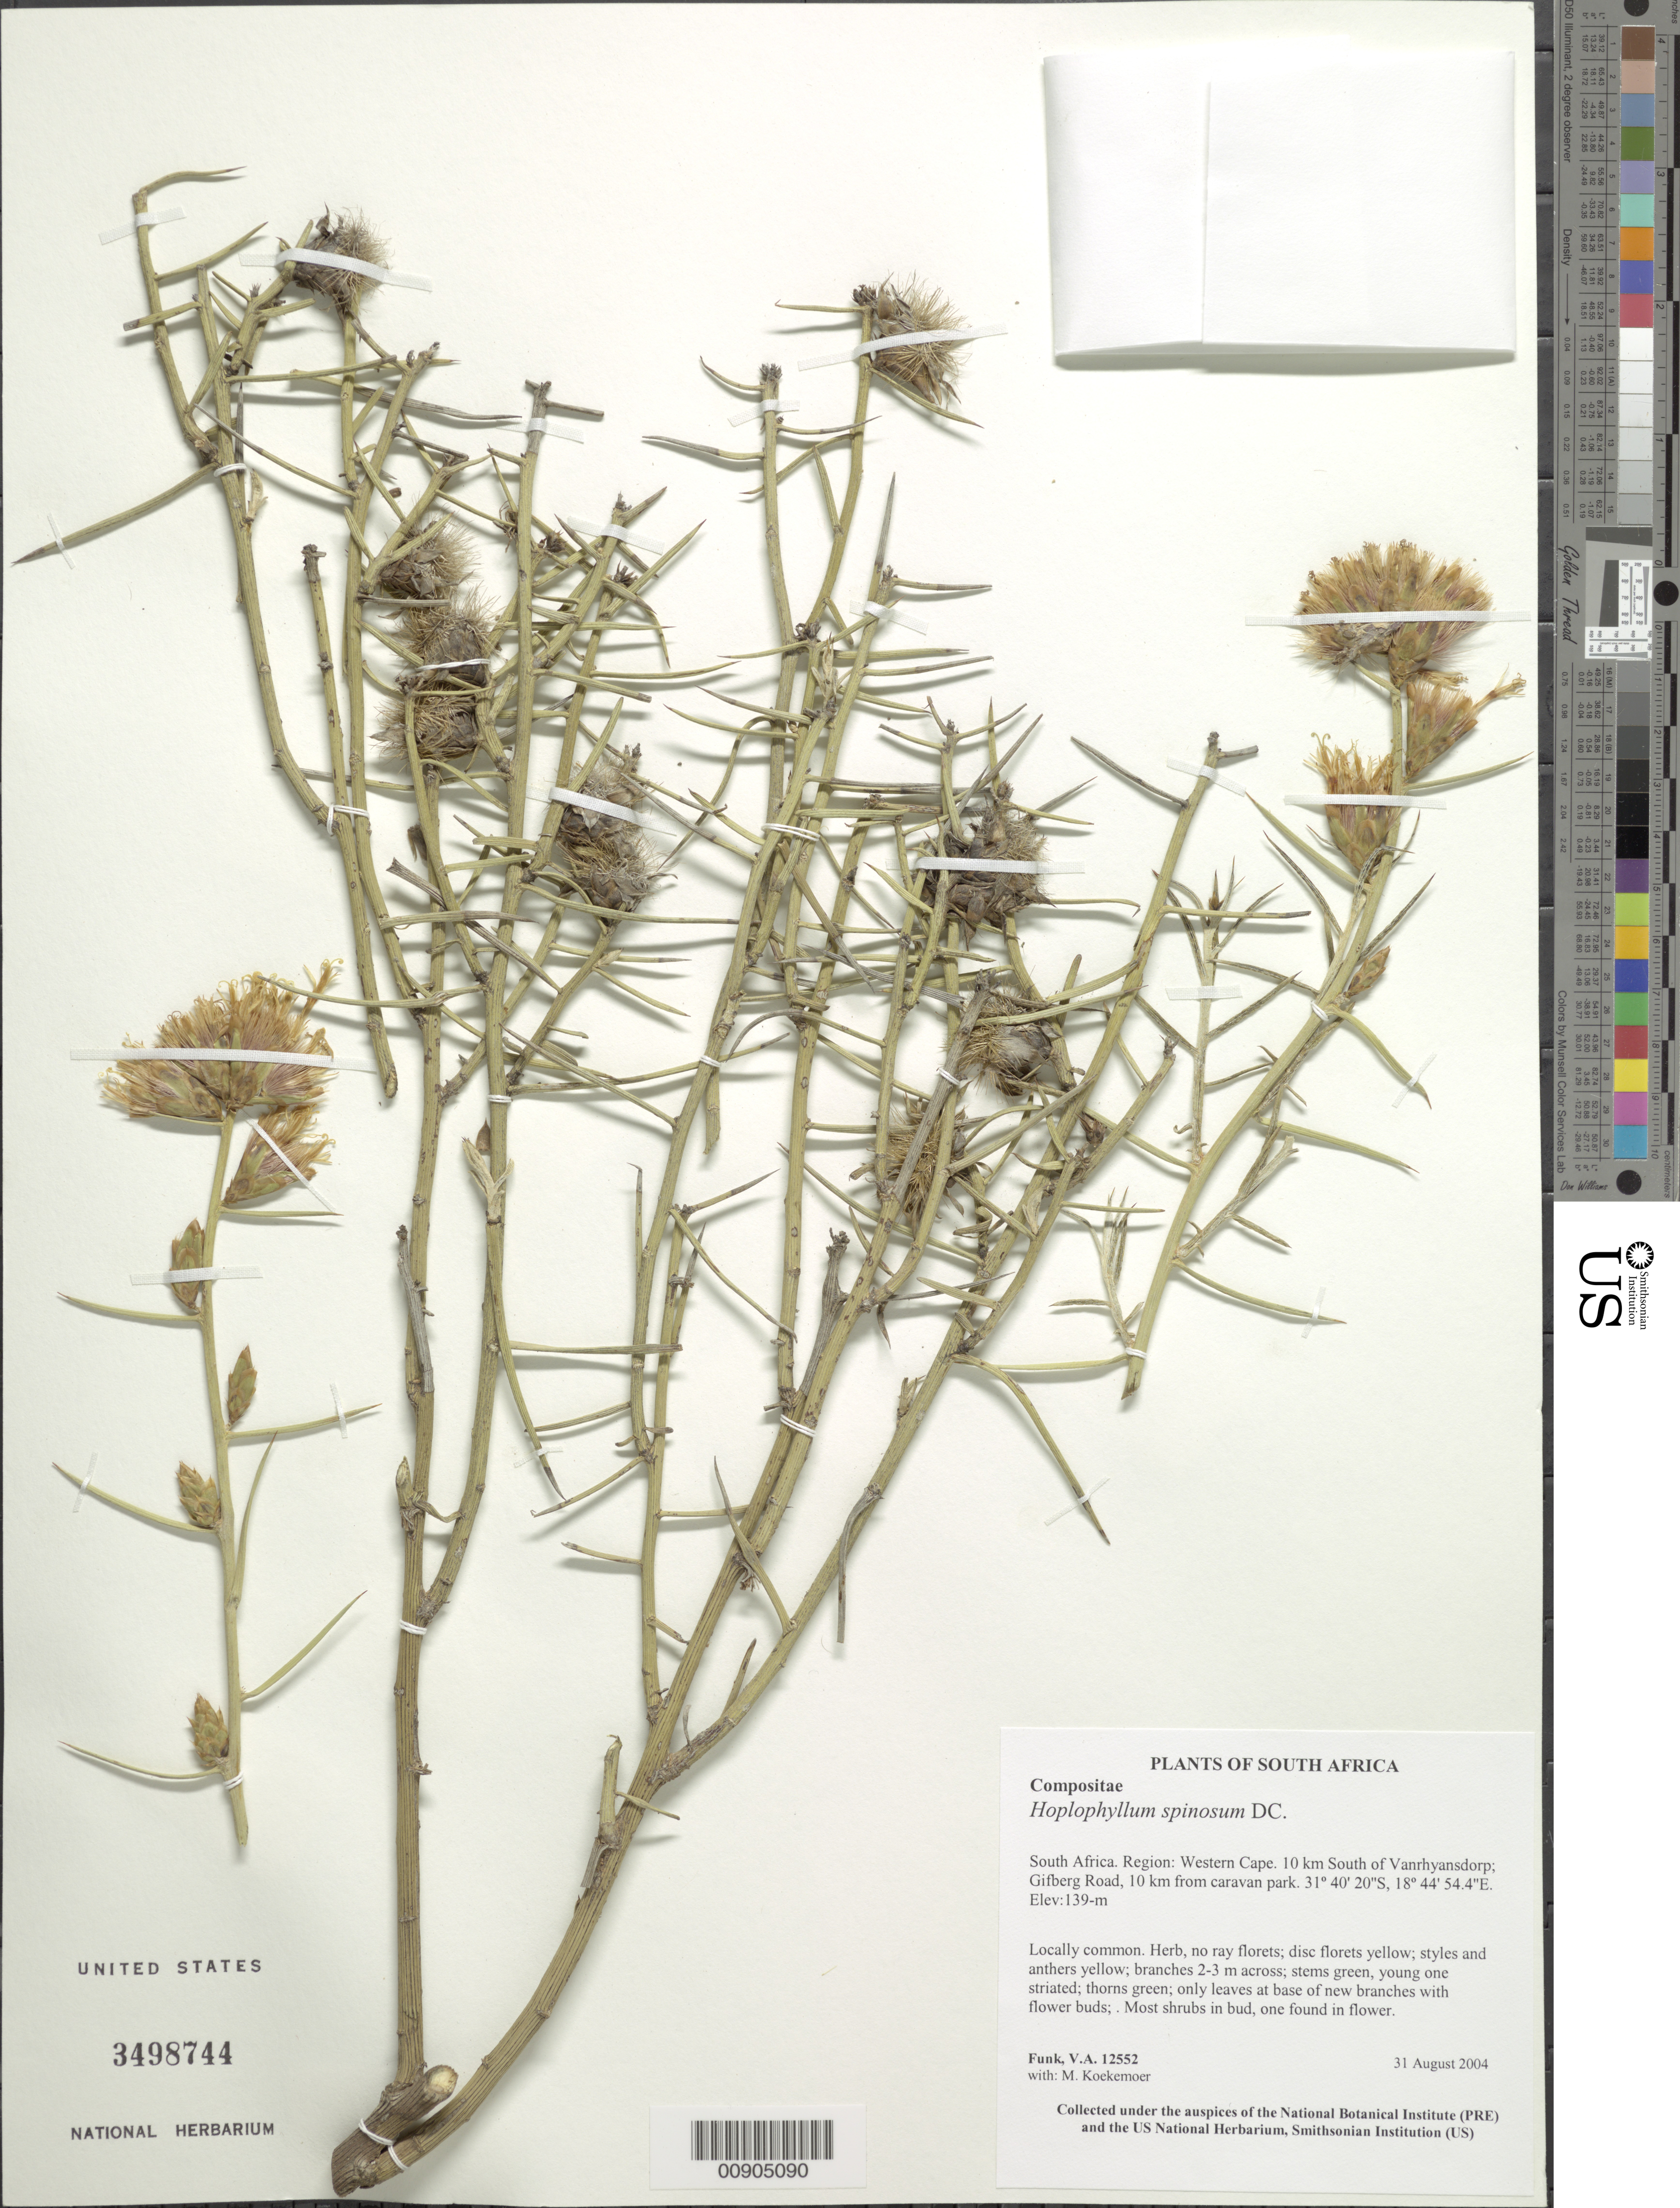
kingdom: Plantae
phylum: Tracheophyta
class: Magnoliopsida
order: Asterales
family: Asteraceae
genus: Hoplophyllum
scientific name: Hoplophyllum spinosum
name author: DC.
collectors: V. Funk & M. Koekemoer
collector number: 12552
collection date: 2004-08-31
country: South Africa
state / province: Western Cape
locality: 10 km S of Vanrhyansdorp; Gifberg Road, 10 km from caravan park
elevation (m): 139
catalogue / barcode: US 3498744